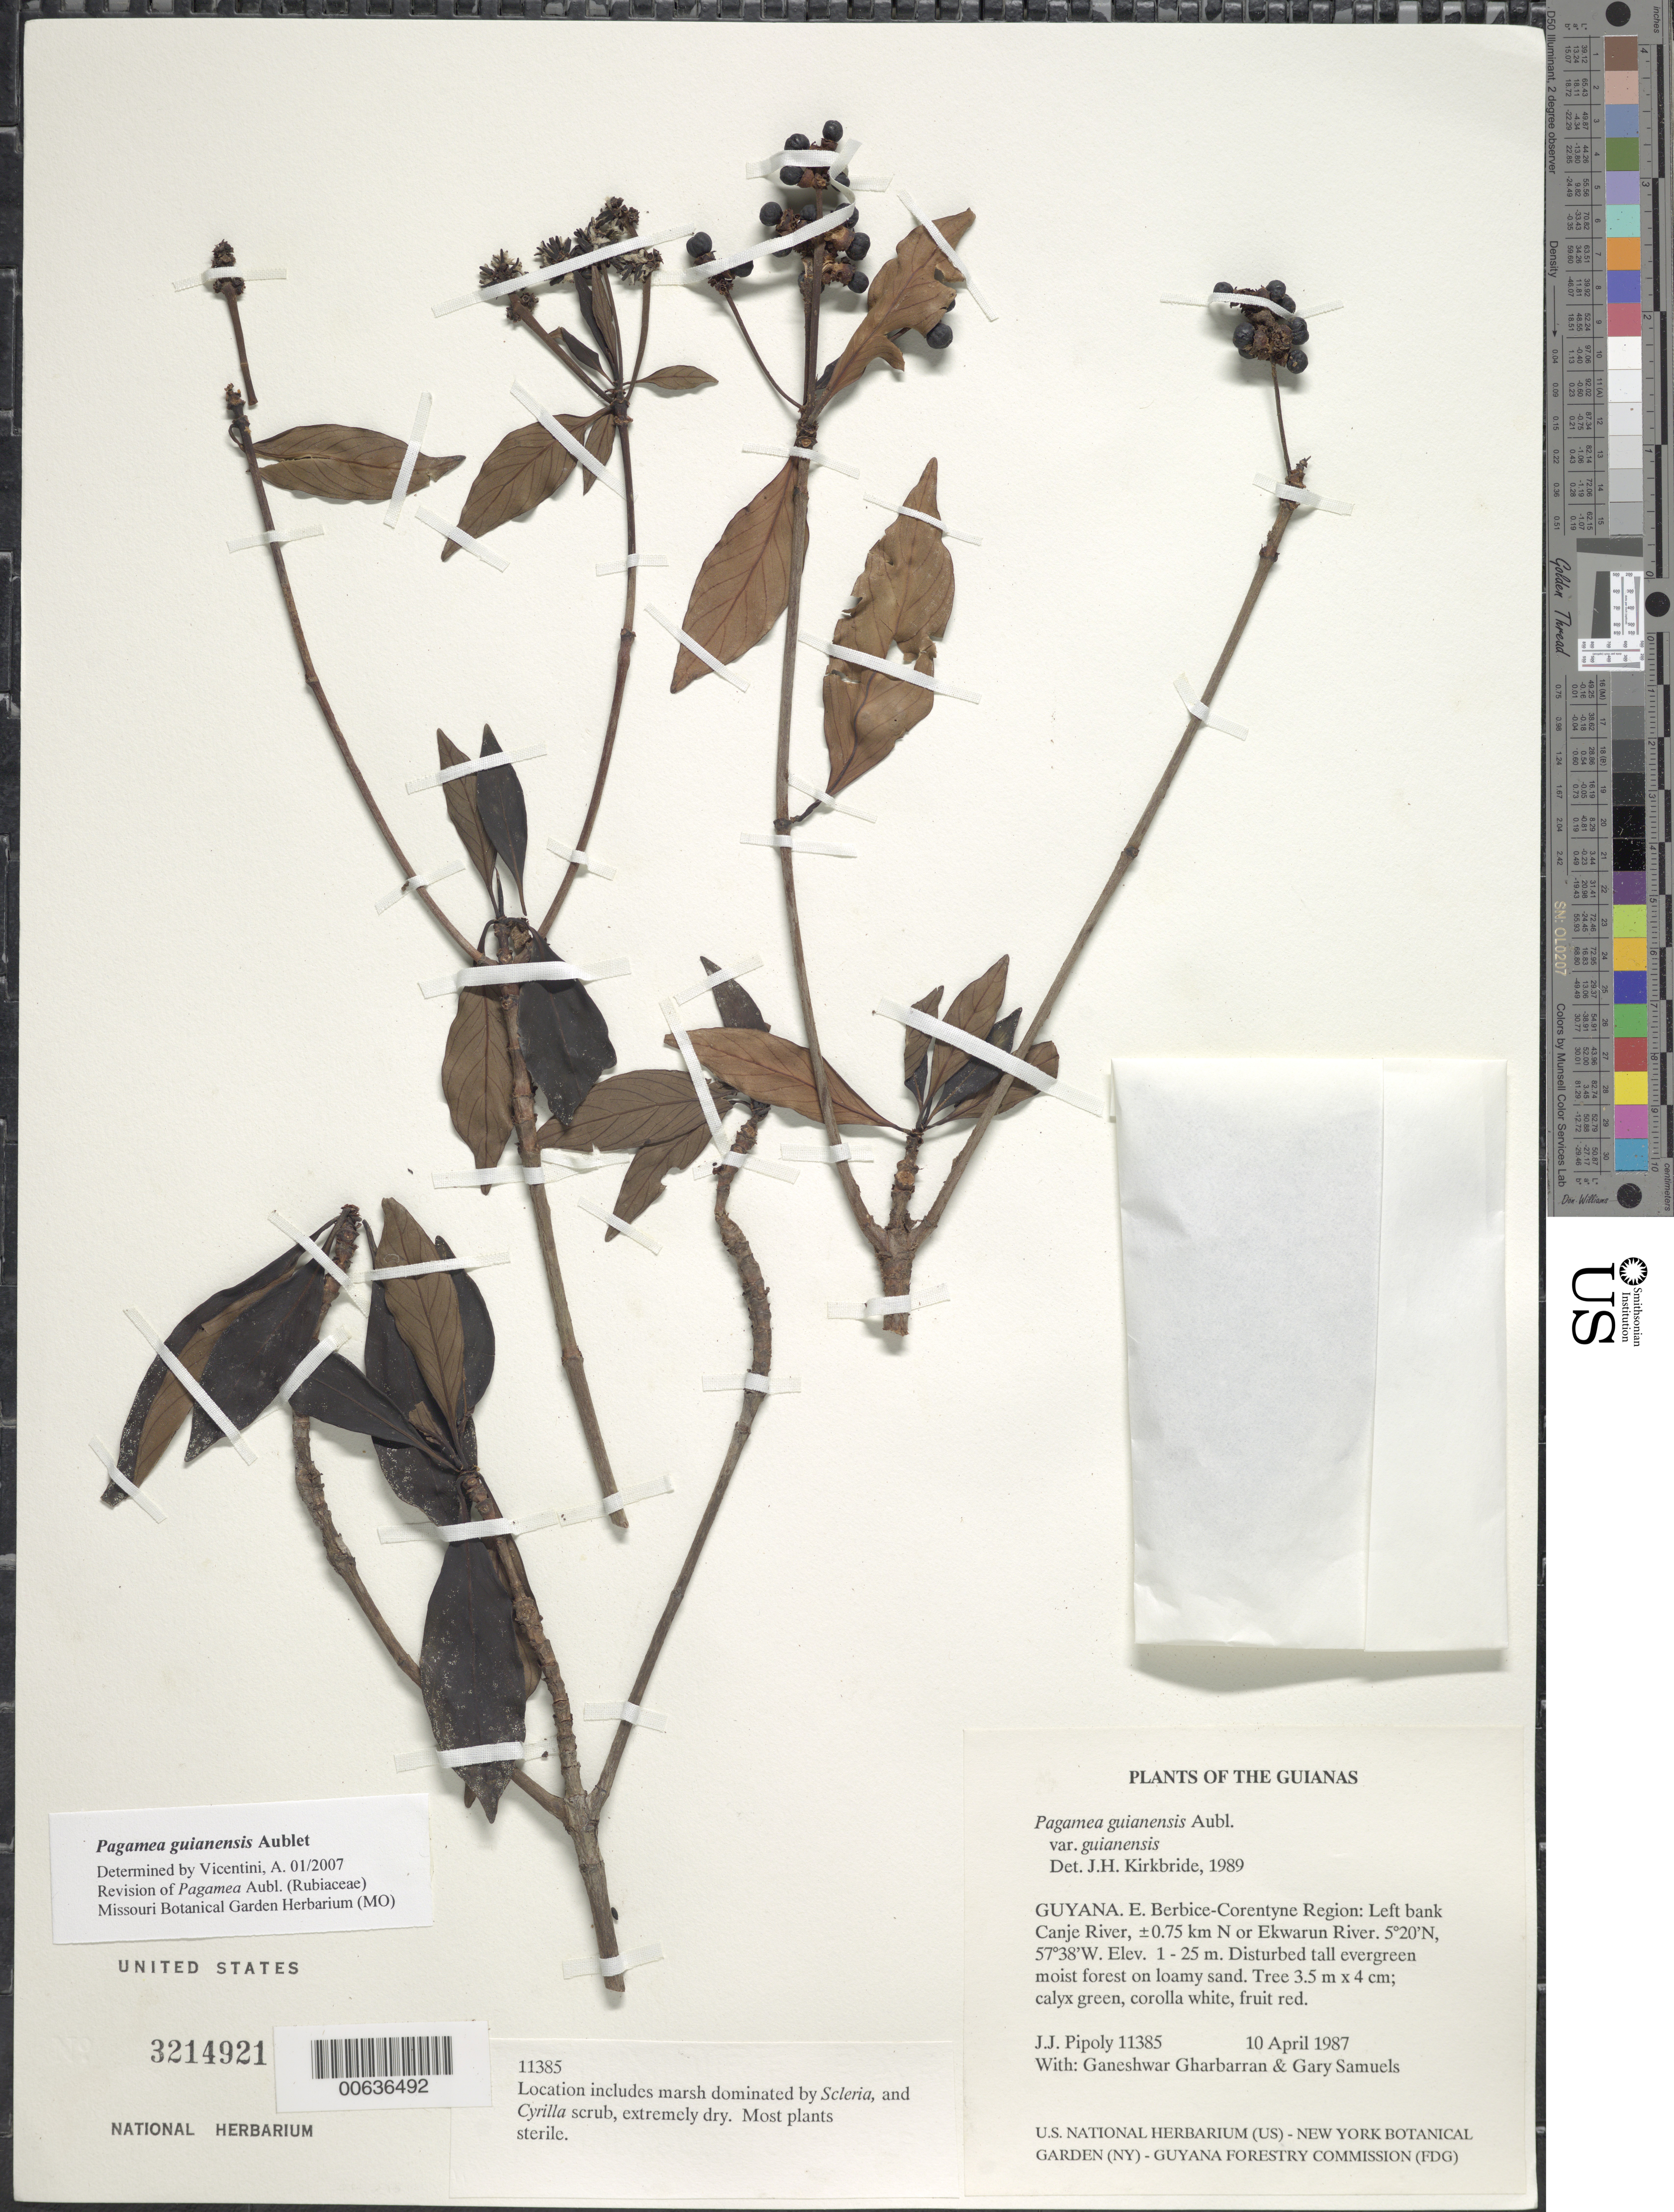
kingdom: Plantae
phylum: Tracheophyta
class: Magnoliopsida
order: Gentianales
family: Rubiaceae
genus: Pagamea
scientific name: Pagamea guianensis var. guianensis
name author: Aubl.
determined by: Kirkbride, J. H.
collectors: J. J. Pipoly, G. Gharbarran & G. Samuels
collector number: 11385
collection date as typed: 10 April 1987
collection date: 1987-04-10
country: Guyana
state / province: E. Berbice-Corentyne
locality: Canje River, ± 0.75 km N of Ekwarun River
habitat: Disturbed tall evergreen moist forest on loamy sand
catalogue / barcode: US 3214921